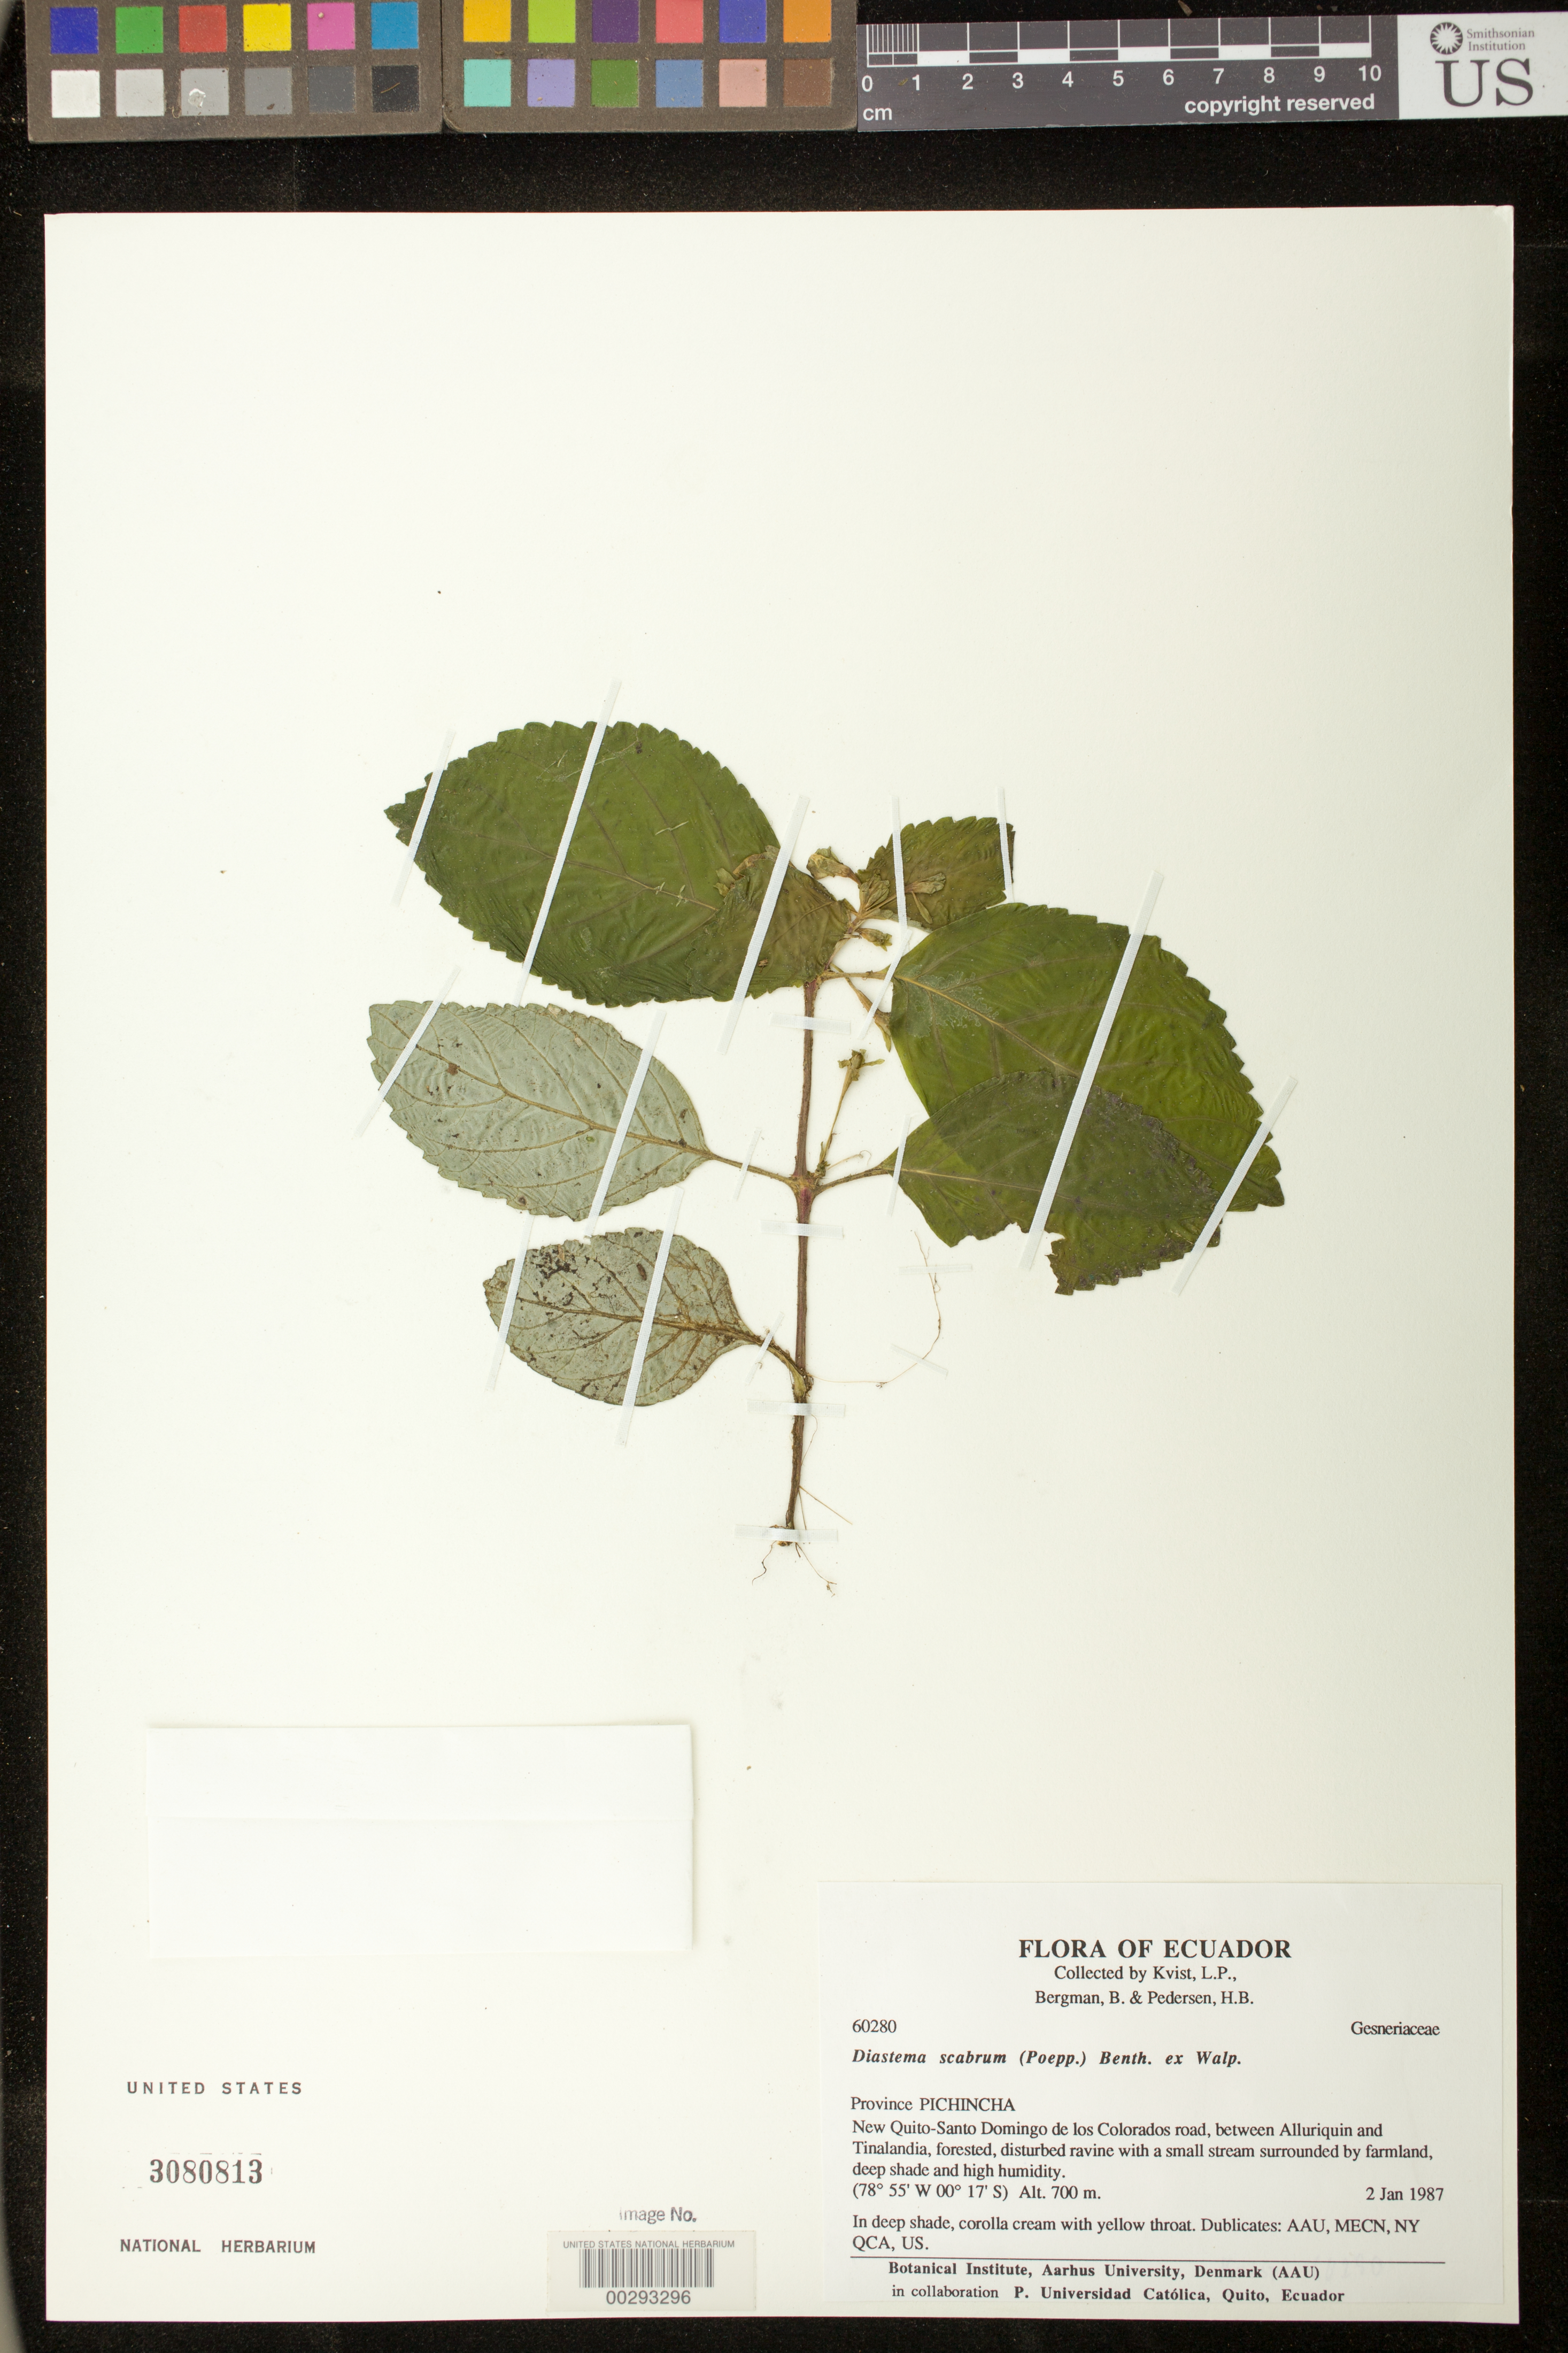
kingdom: Plantae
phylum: Tracheophyta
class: Magnoliopsida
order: Lamiales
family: Gesneriaceae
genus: Diastema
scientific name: Diastema scabrum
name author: (Poepp.) Benth. ex Walp.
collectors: L. P. Kvist, B. Bergman & H. B. Pedersen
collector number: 60280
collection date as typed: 02 Jan 1987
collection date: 1987-01-02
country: Ecuador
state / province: Pichincha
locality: New Quito-Santo Domingo de los Colorados road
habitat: Disturbed ravine with a small stream surrounded by farmland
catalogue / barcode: US 3080813